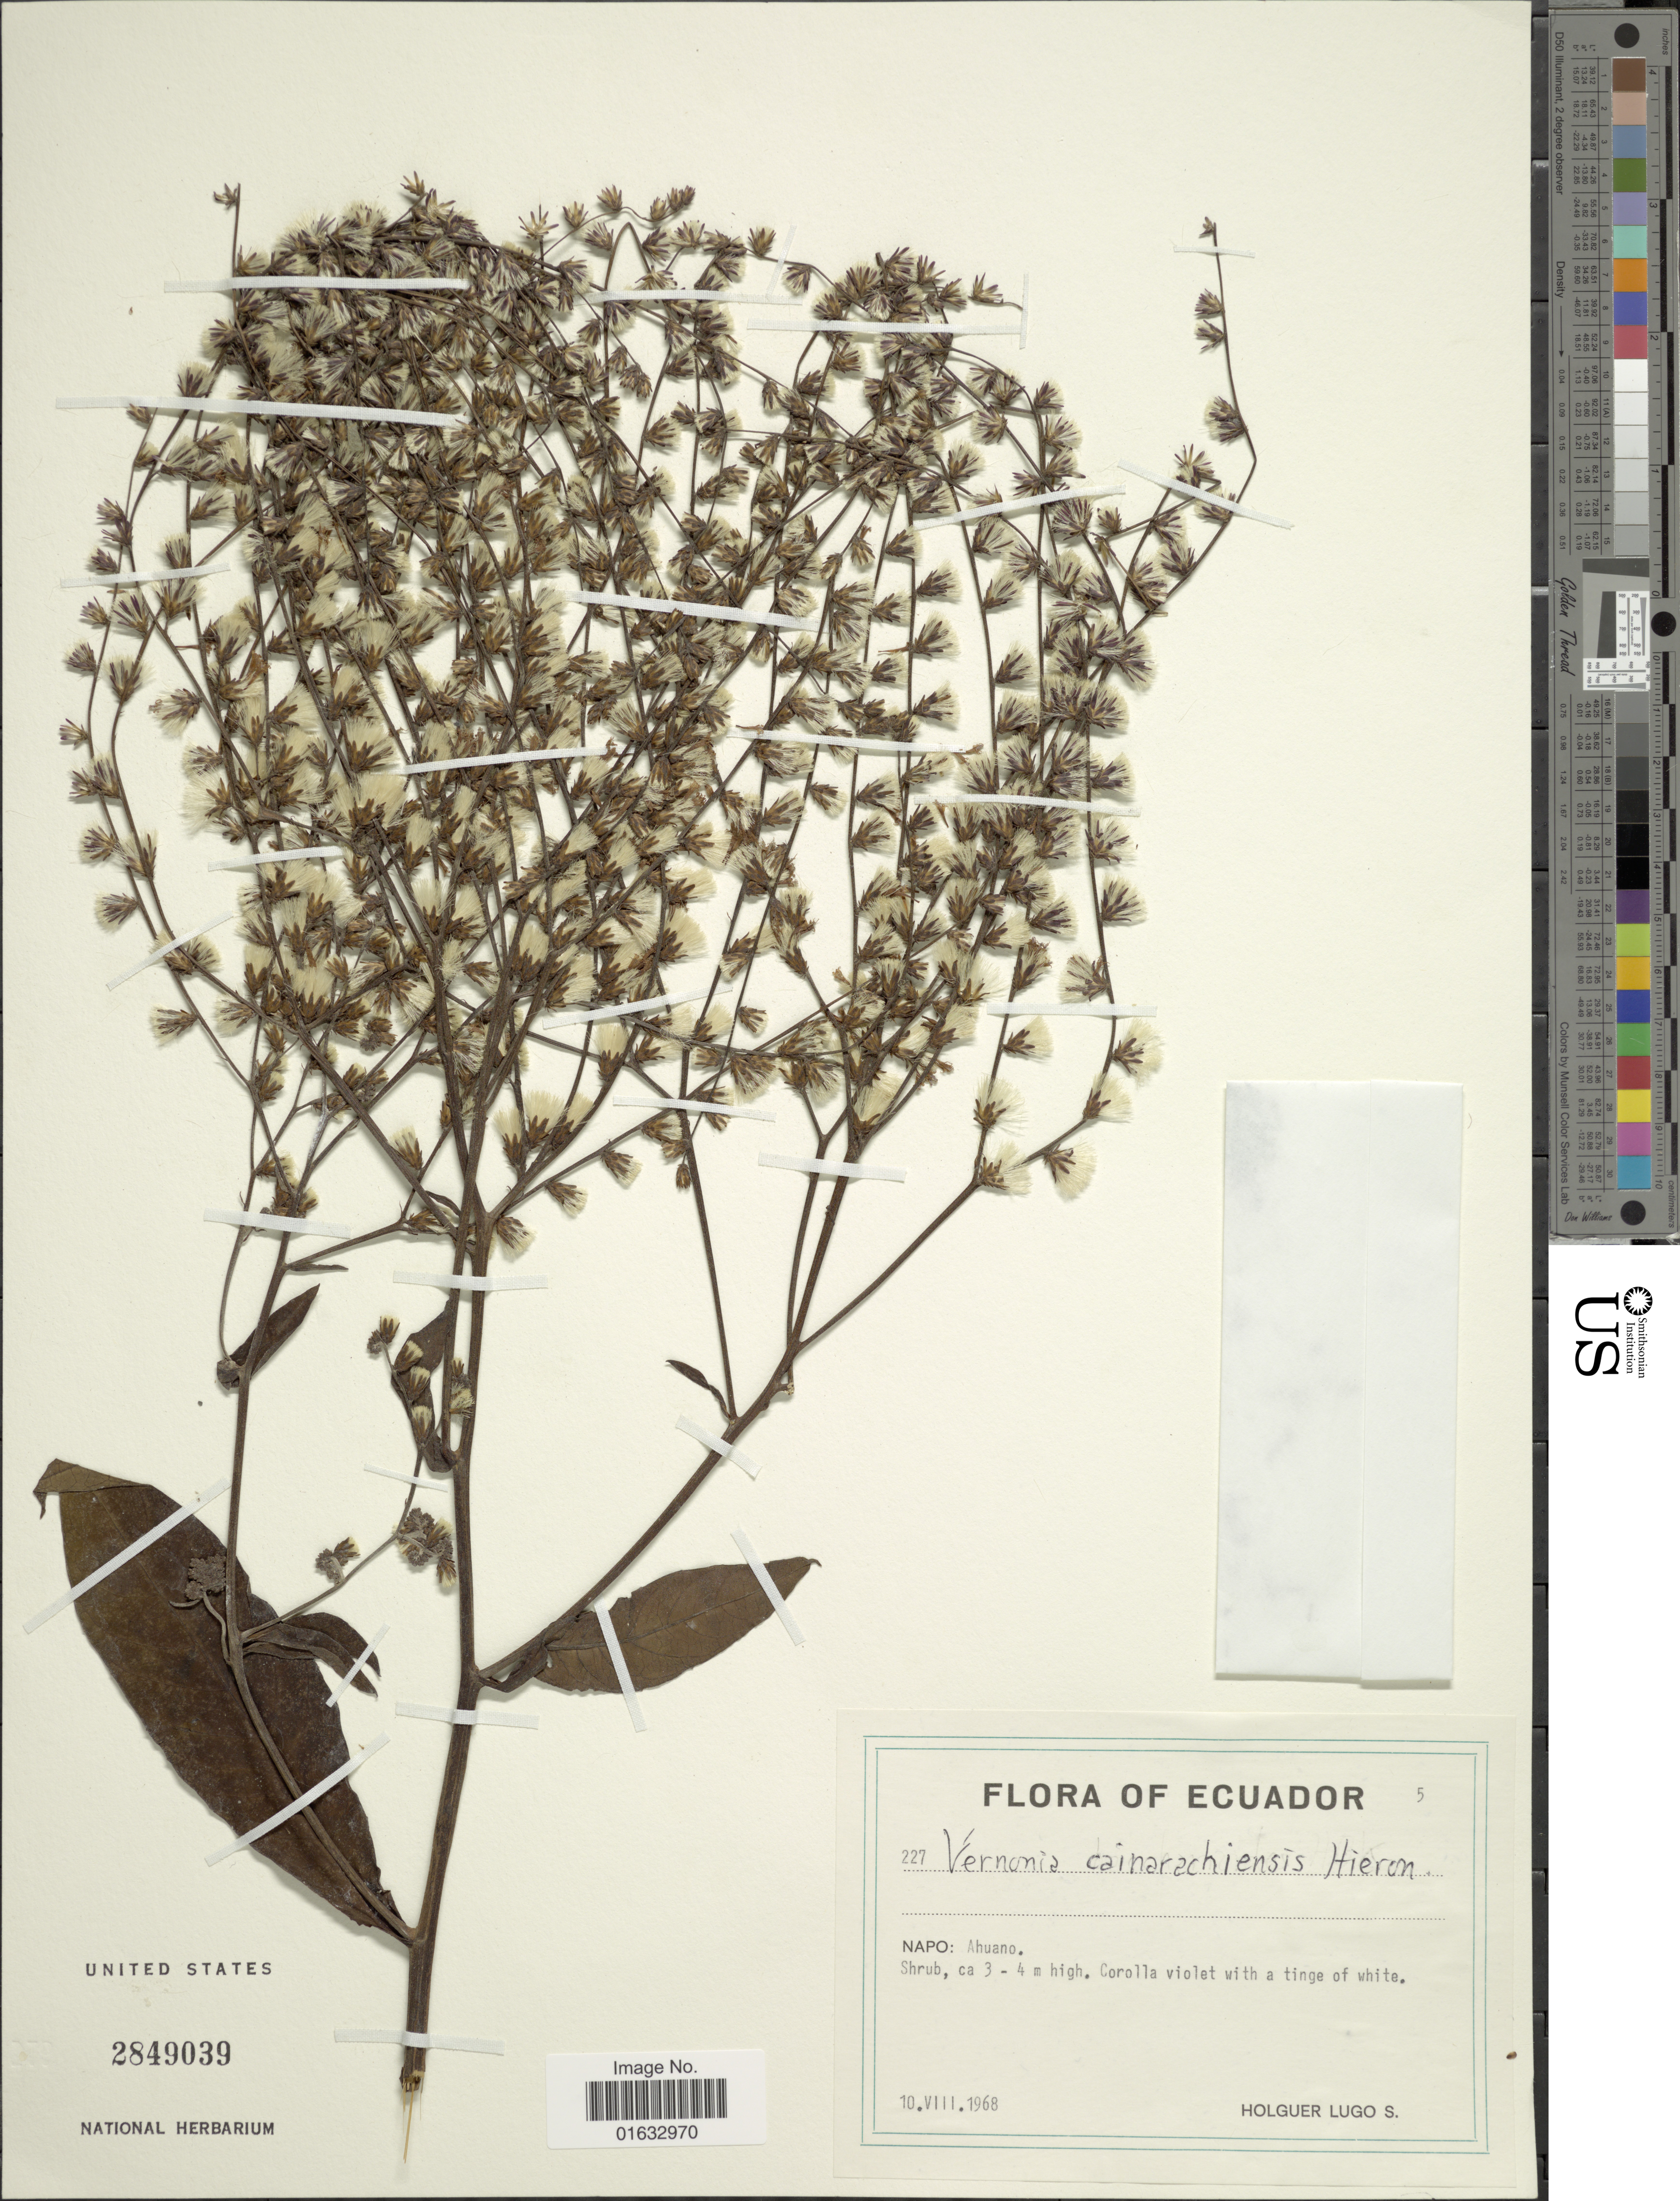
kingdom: Plantae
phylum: Tracheophyta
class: Magnoliopsida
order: Asterales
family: Asteraceae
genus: Eirmocephala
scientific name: Eirmocephala cainarachiensis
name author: (Hieron.) H. Rob.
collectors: H. Lugo S.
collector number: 227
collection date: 1968-08-10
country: Ecuador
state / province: Napo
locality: Ecuador, Napo: Ahuano.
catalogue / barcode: US 2849039